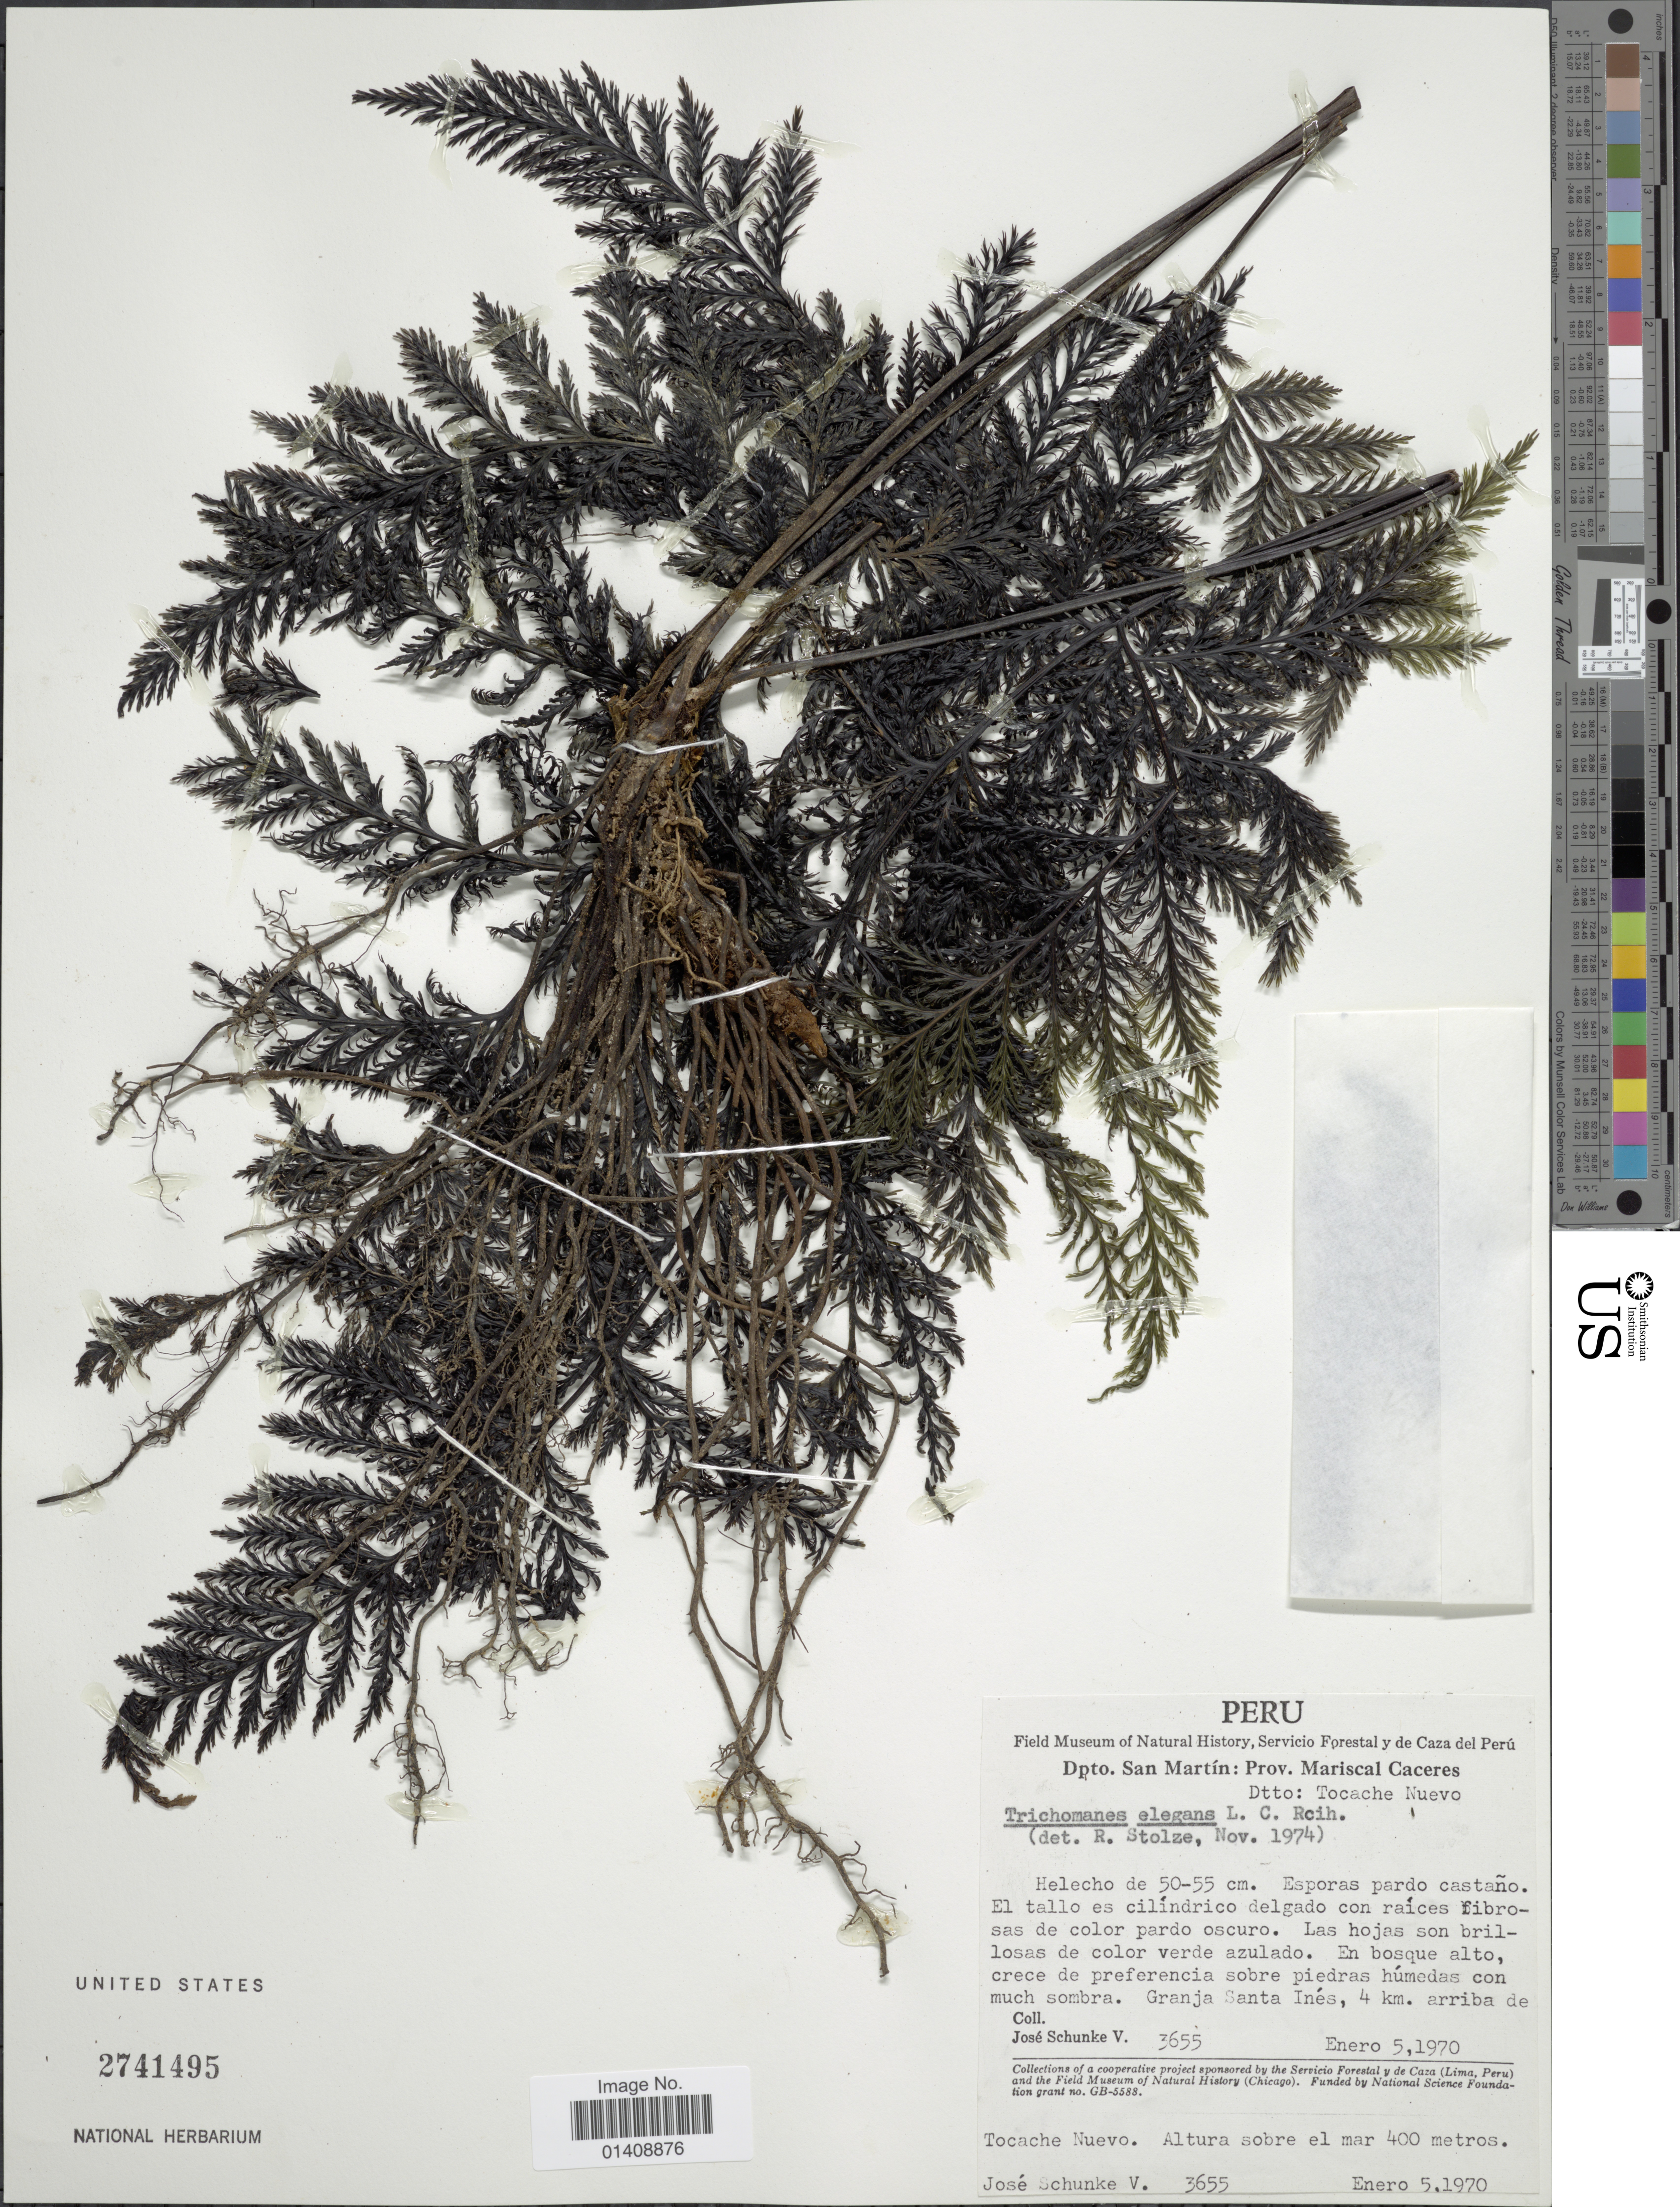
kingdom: Plantae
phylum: Tracheophyta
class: Polypodiopsida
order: Hymenophyllales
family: Hymenophyllaceae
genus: Trichomanes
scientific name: Trichomanes elegans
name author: Rich.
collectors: J. Schunke Vigo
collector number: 3655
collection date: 1970-01-05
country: Peru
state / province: San Martín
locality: Prov. Mariscal Caceres. Dtto: Tocache Nuevo. Granja Santa Ines, 4 km. arriba de Tocache Nuevo.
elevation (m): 400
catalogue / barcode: US 2741495